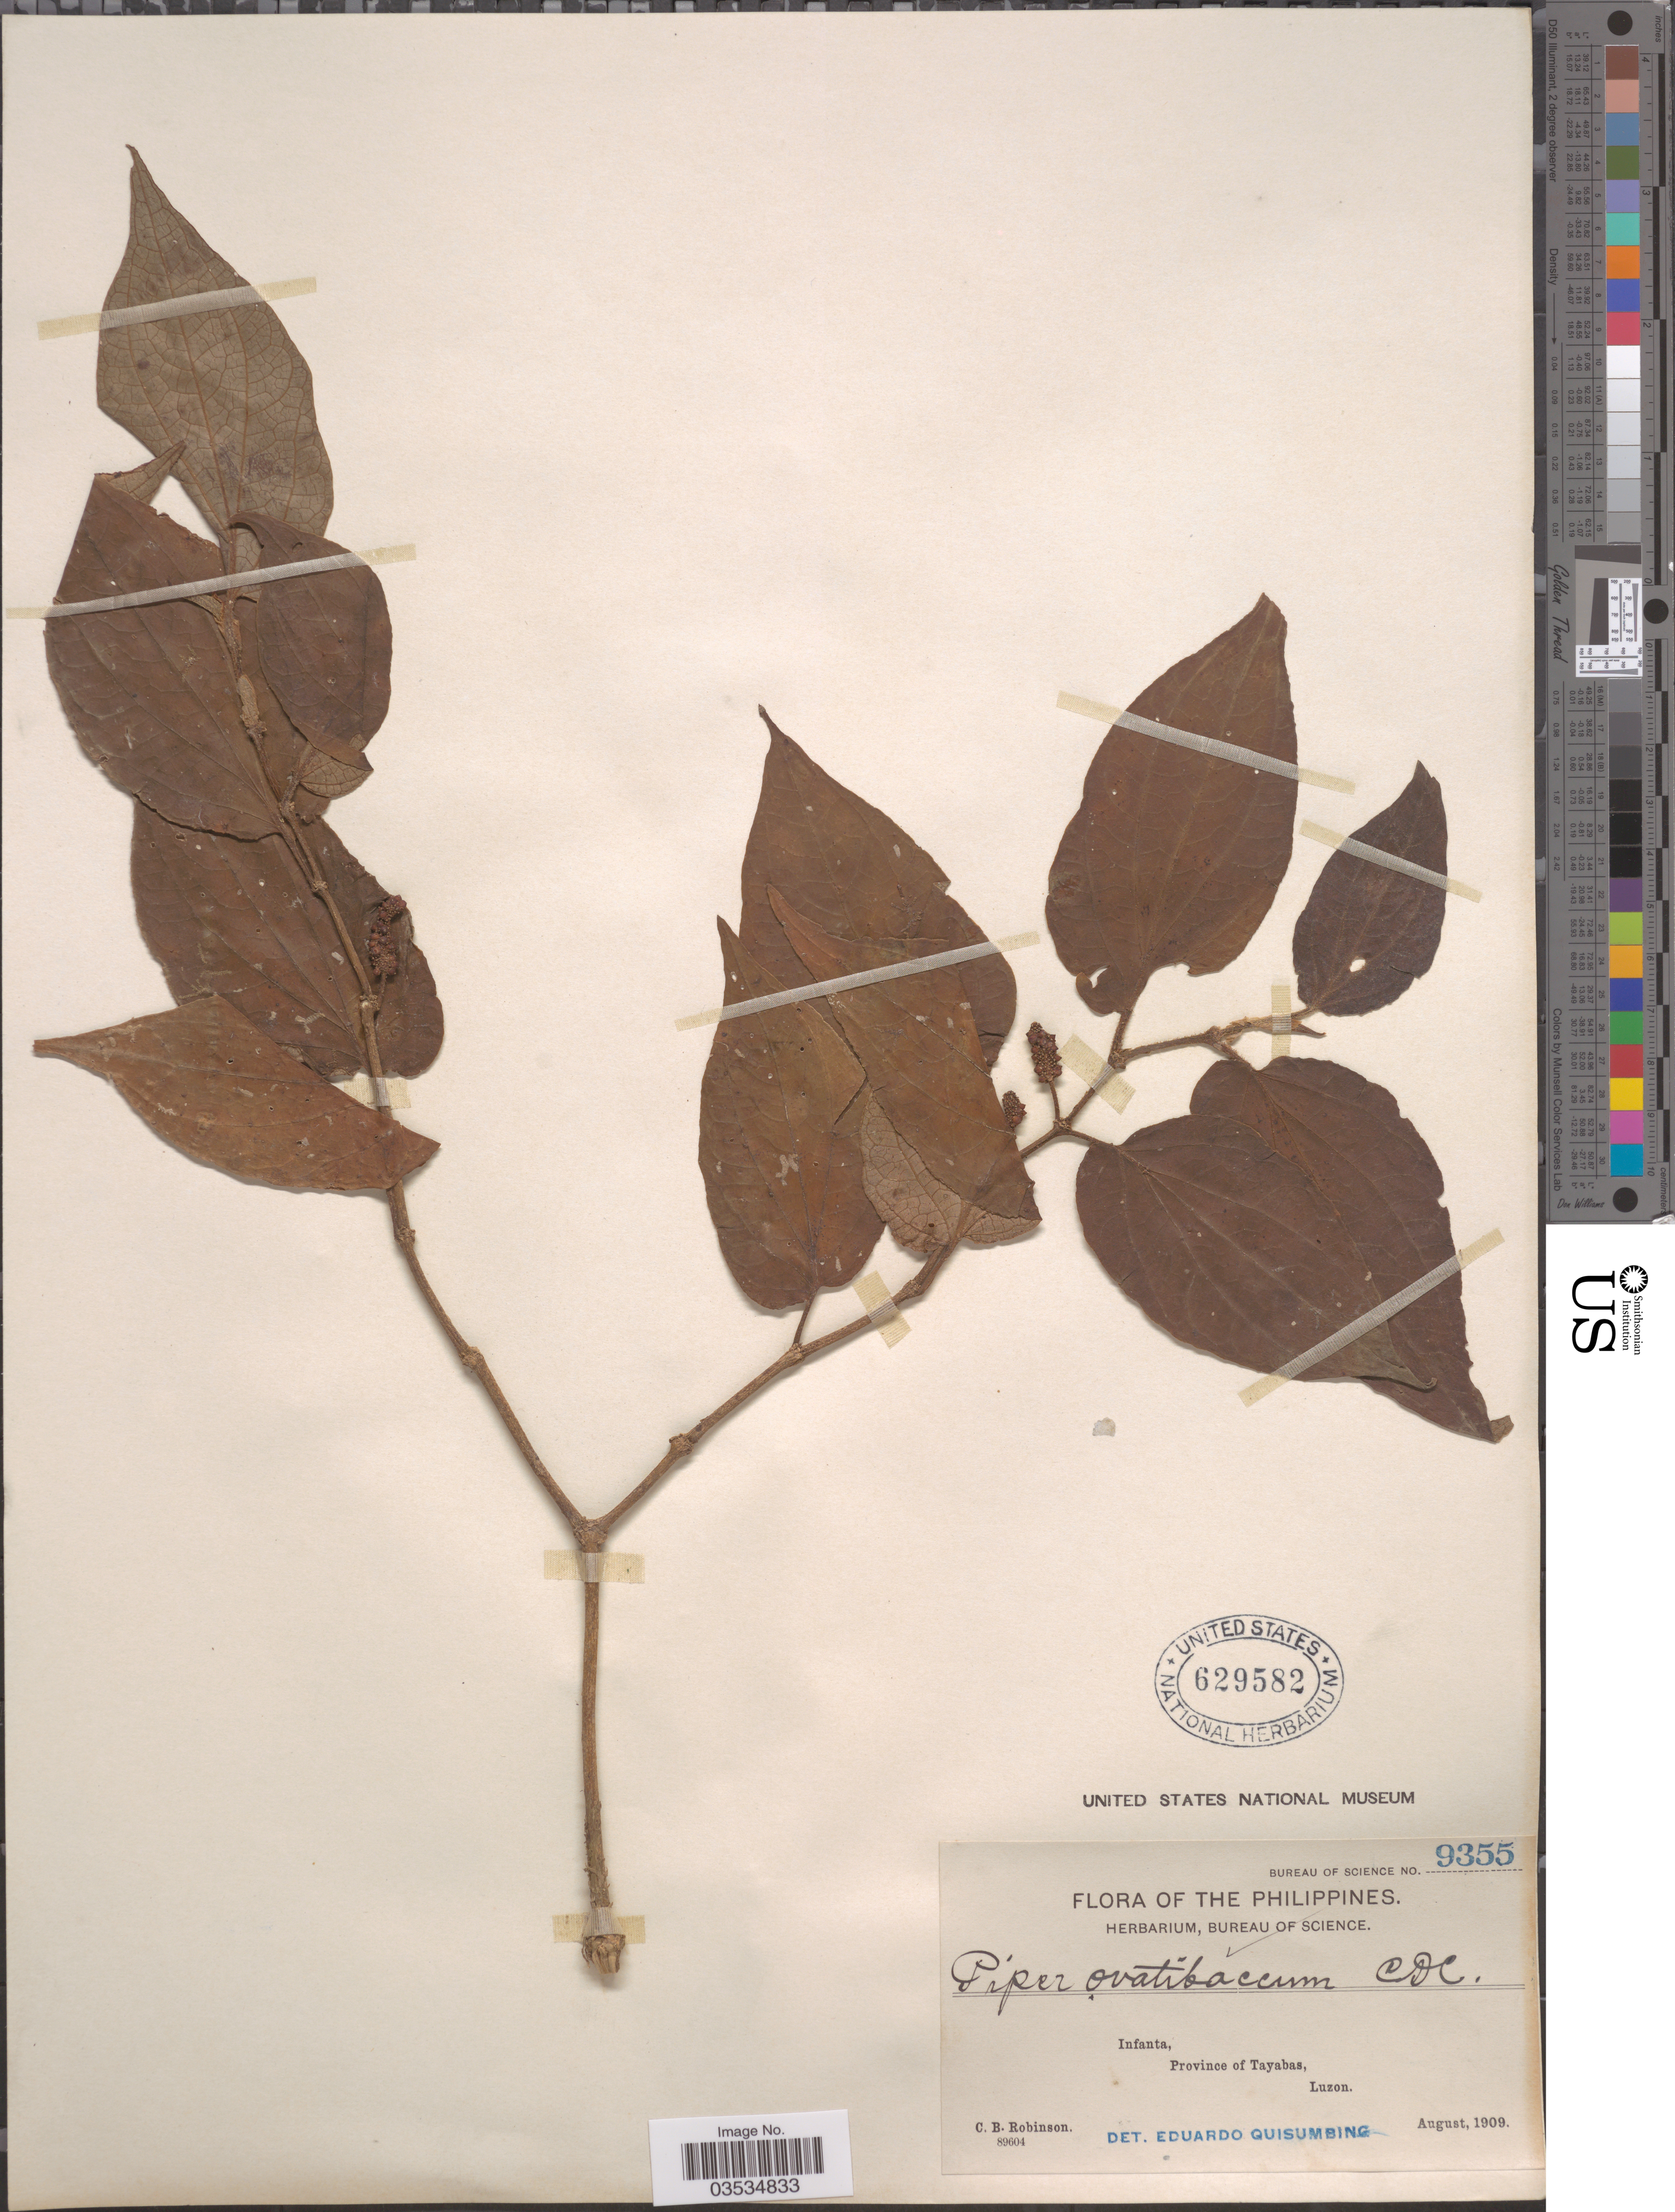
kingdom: Plantae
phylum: Tracheophyta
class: Magnoliopsida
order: Piperales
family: Piperaceae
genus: Piper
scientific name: Piper ovatibaccum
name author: C. DC. in Elmer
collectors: C. Robinson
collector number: Bureau of Science 9355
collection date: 1909-08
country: Philippines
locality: Infanta, Province of Tayabas, Luzon.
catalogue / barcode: US 629582